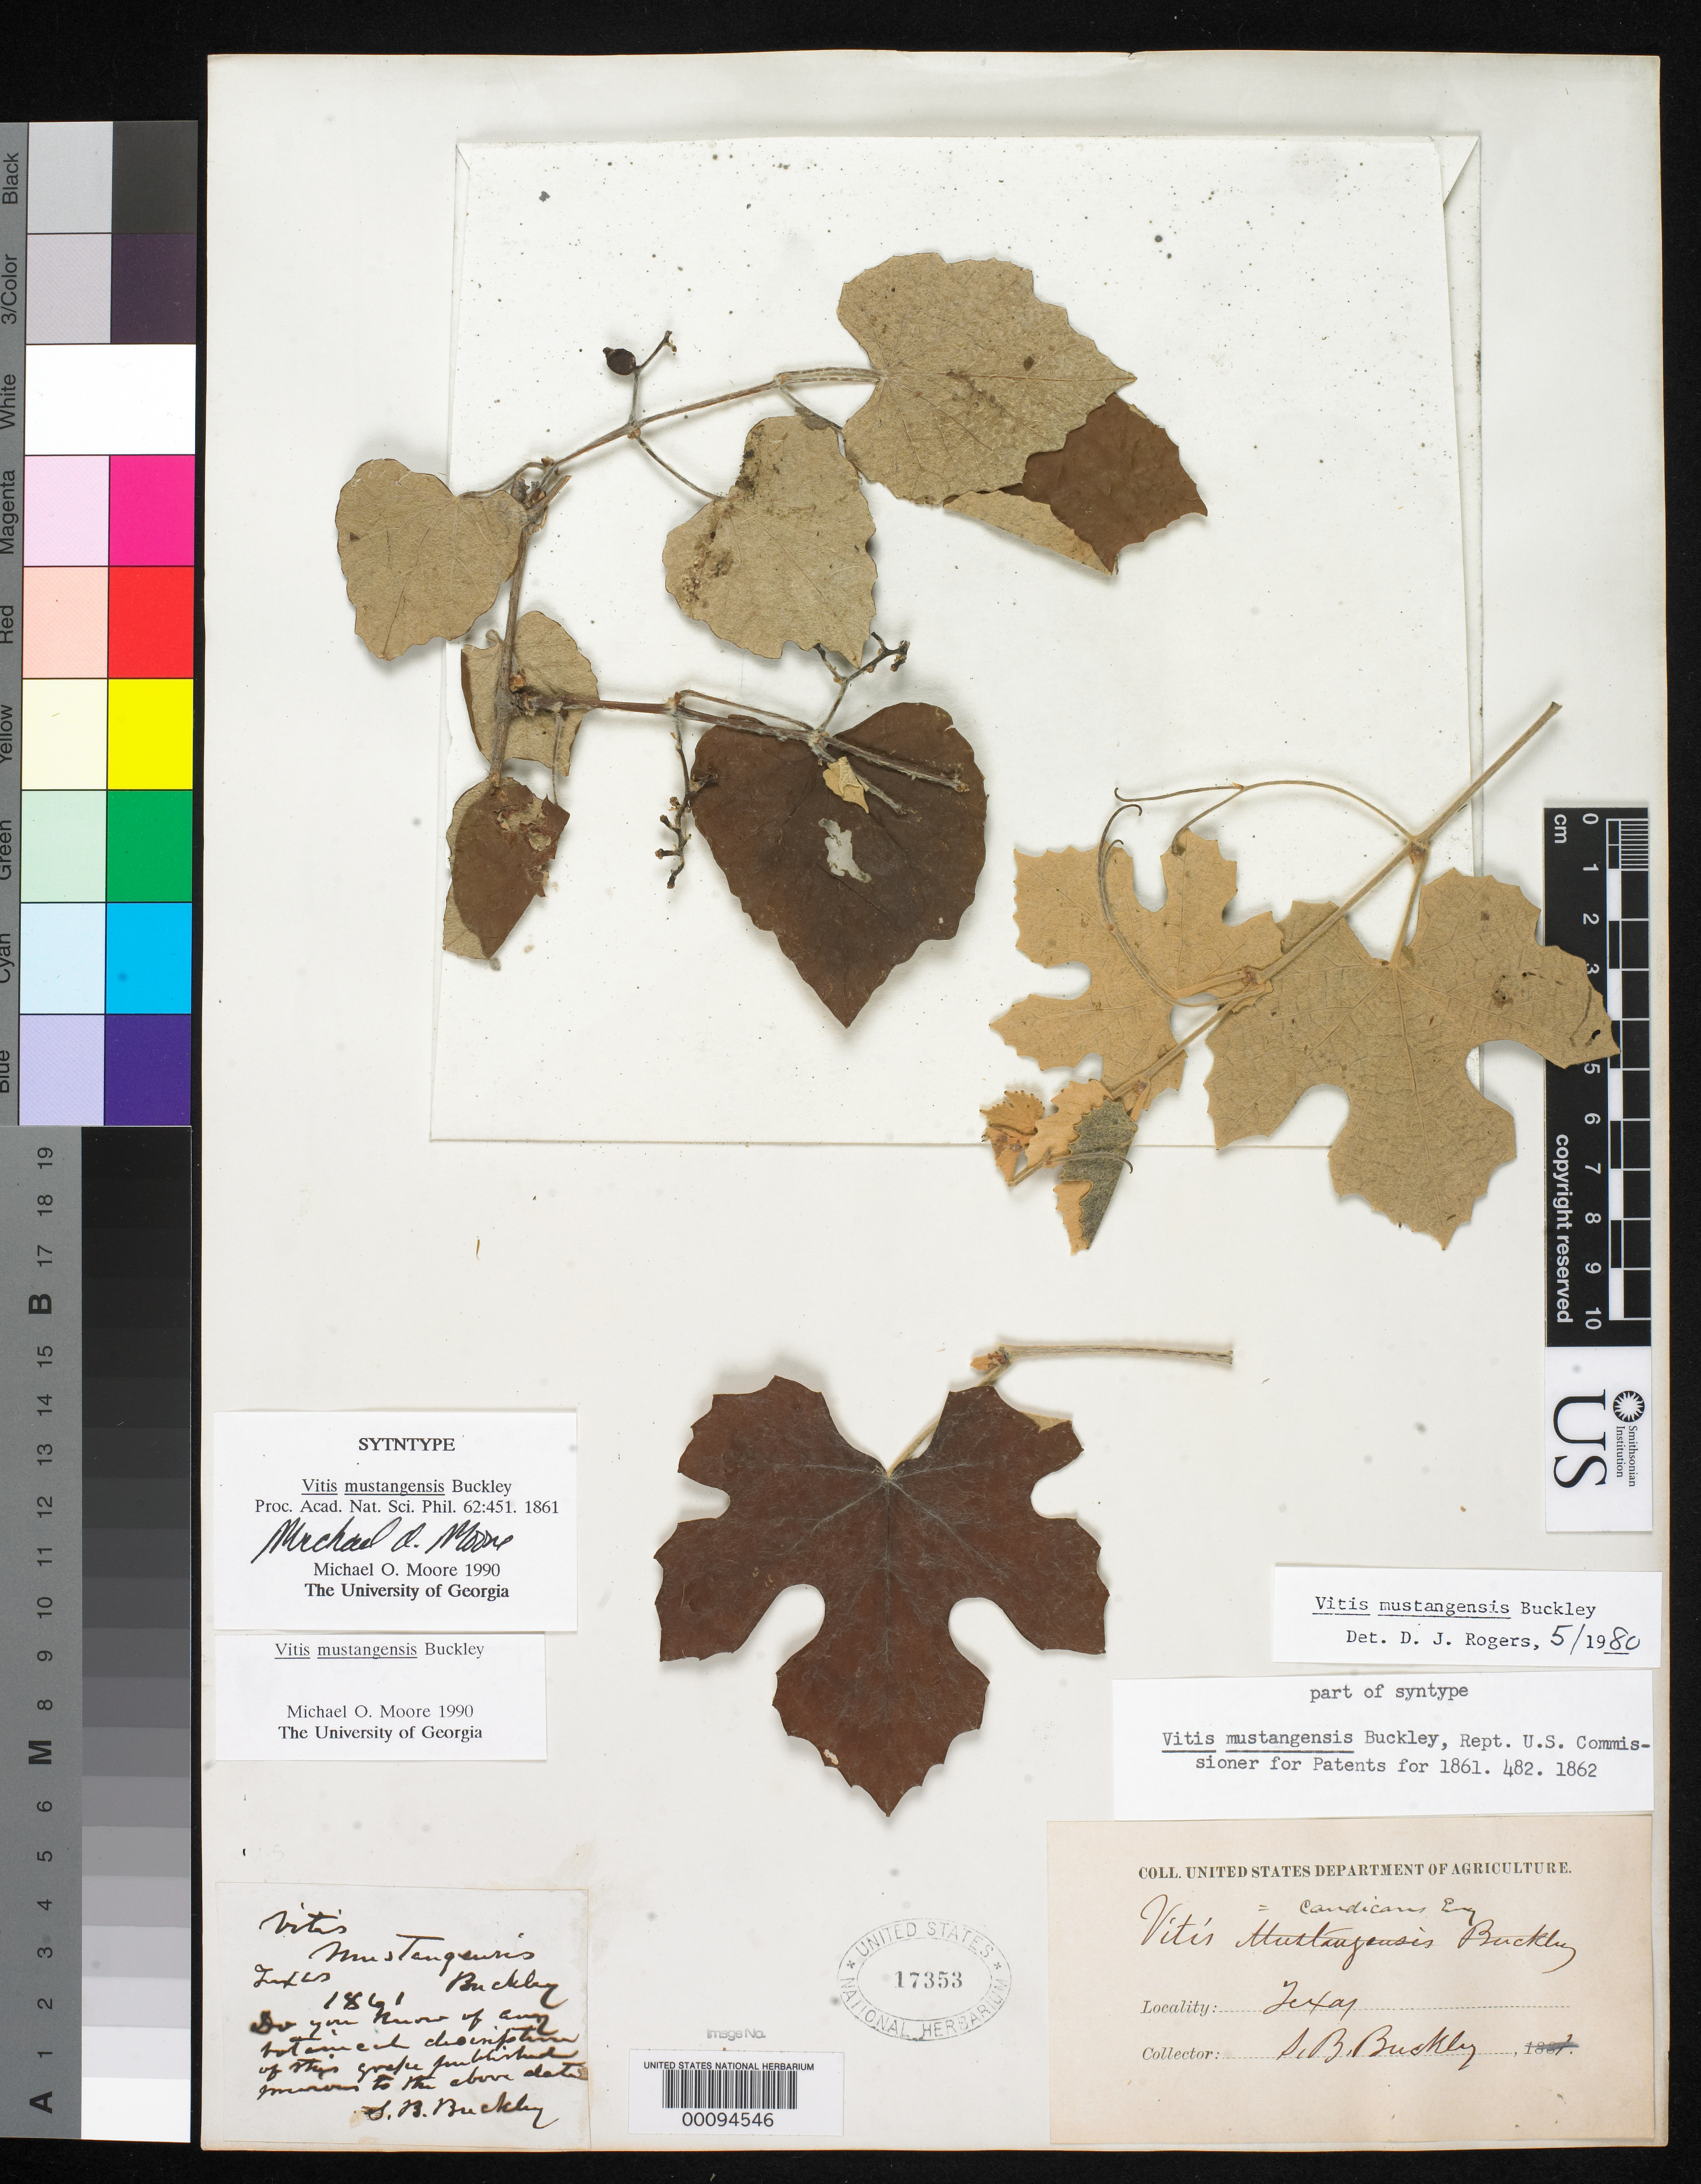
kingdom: Plantae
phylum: Tracheophyta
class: Magnoliopsida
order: Vitales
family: Vitaceae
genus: Vitis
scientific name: Vitis mustangensis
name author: Buckley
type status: Syntype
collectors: S. B. Buckley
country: United States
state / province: Texas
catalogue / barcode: US 17353